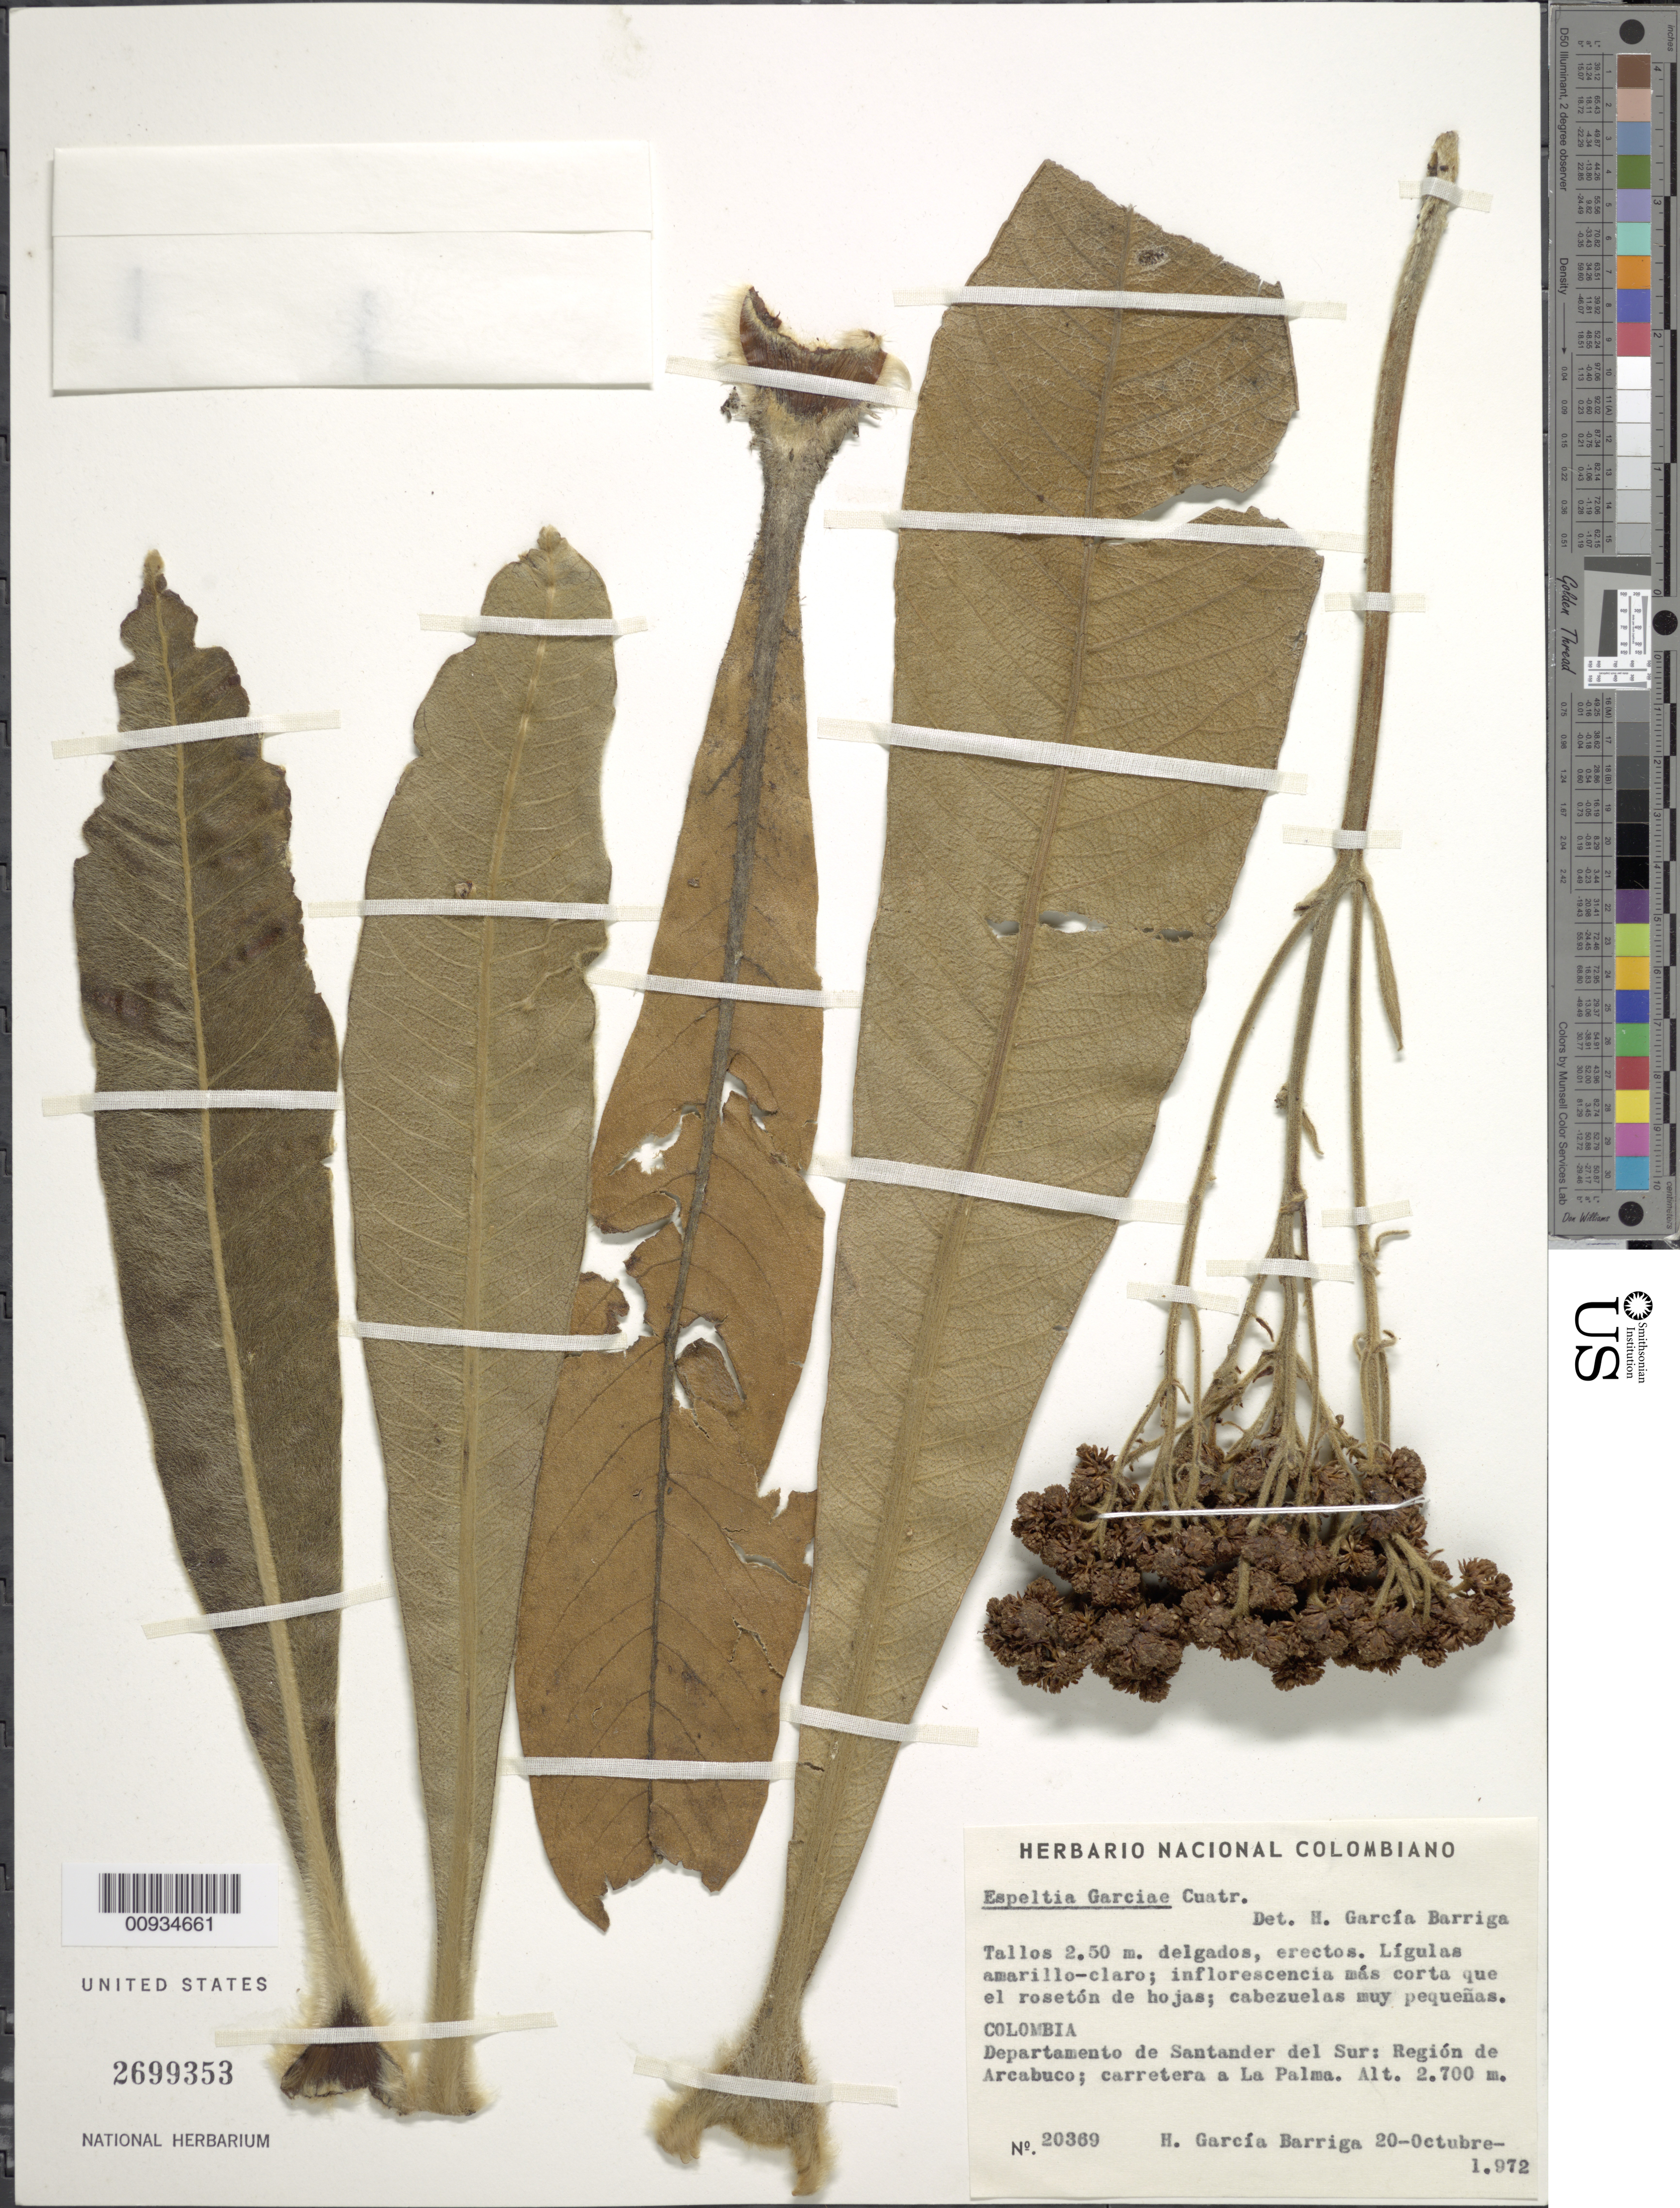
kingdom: Plantae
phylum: Tracheophyta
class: Magnoliopsida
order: Asterales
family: Asteraceae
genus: Espeletiopsis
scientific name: Espeletiopsis garciae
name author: (Cuatrec.) Cuatrec.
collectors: H. García Barriga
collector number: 20369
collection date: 1972-10-20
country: Colombia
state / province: Santander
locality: Departamento de Santander del Sur: Region de Arcabuco; carretera a La Palma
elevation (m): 2700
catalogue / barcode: US 2699353